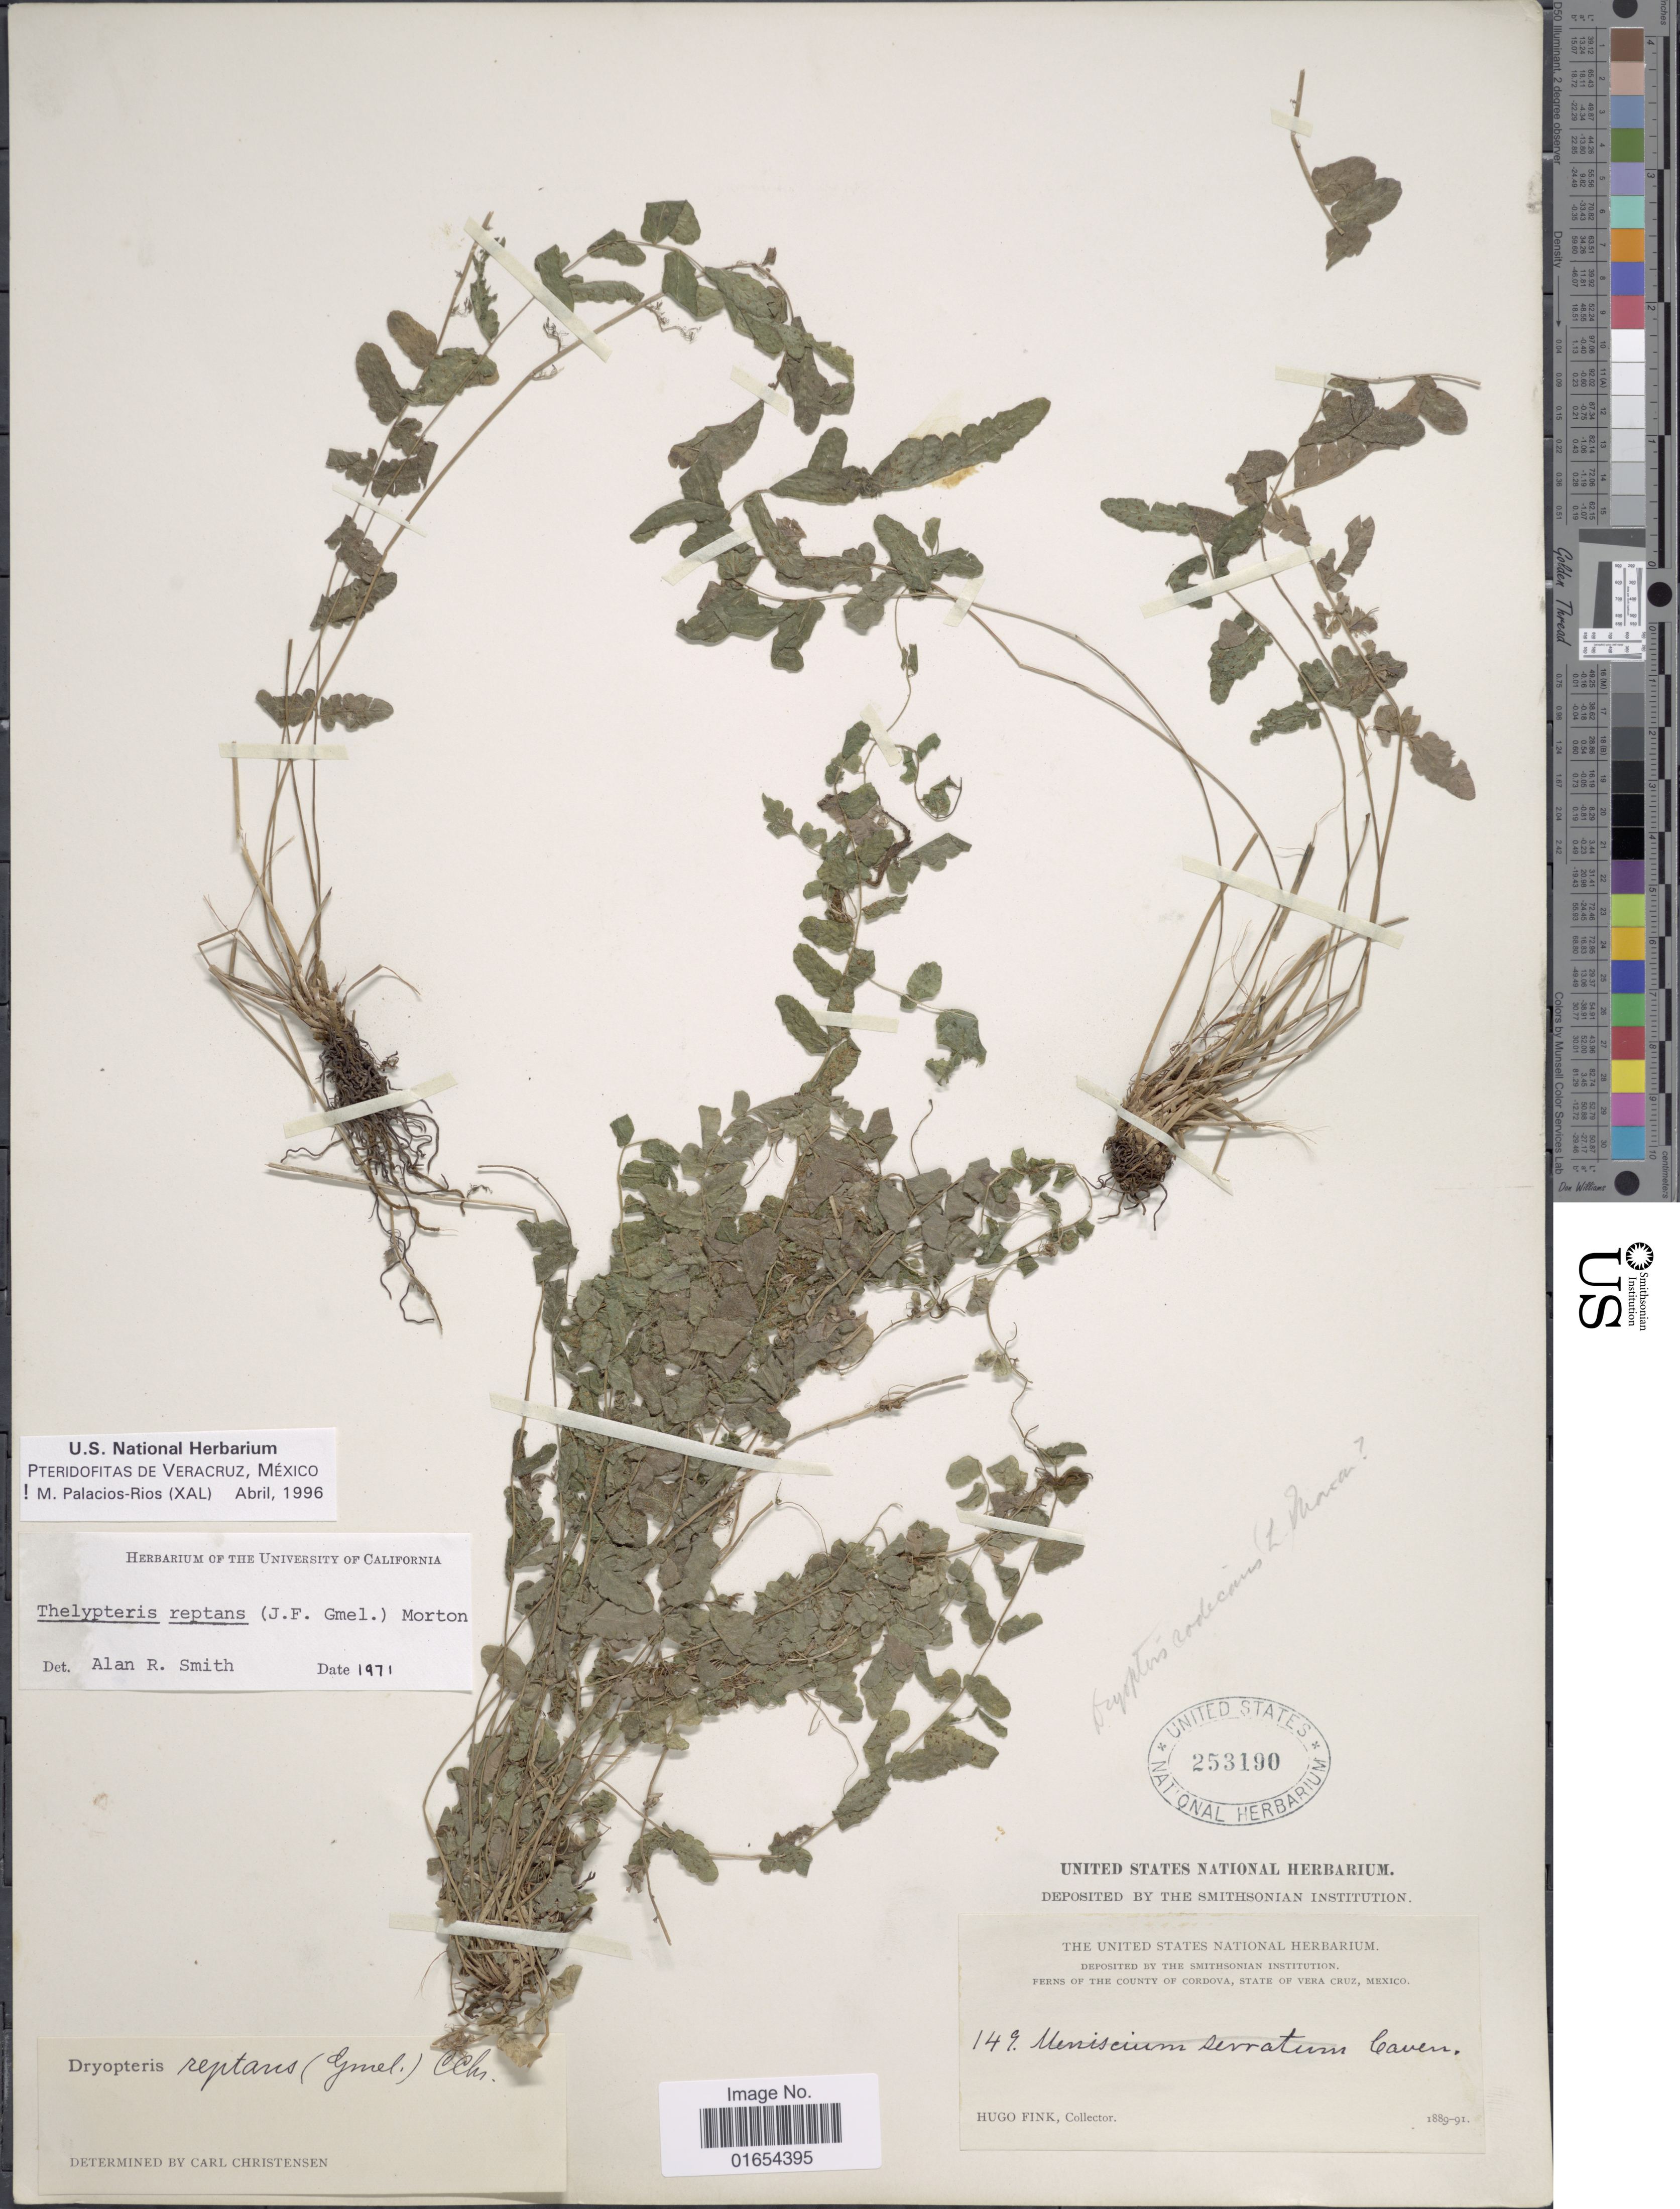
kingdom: Plantae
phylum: Tracheophyta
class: Polypodiopsida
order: Polypodiales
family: Thelypteridaceae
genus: Goniopteris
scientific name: Goniopteris reptans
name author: (J.F. Gmel.) C. Presl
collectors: H. Fink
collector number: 149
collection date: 1889/1891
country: Mexico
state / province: Veracruz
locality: Ferns of the county of Cordova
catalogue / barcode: US 253190